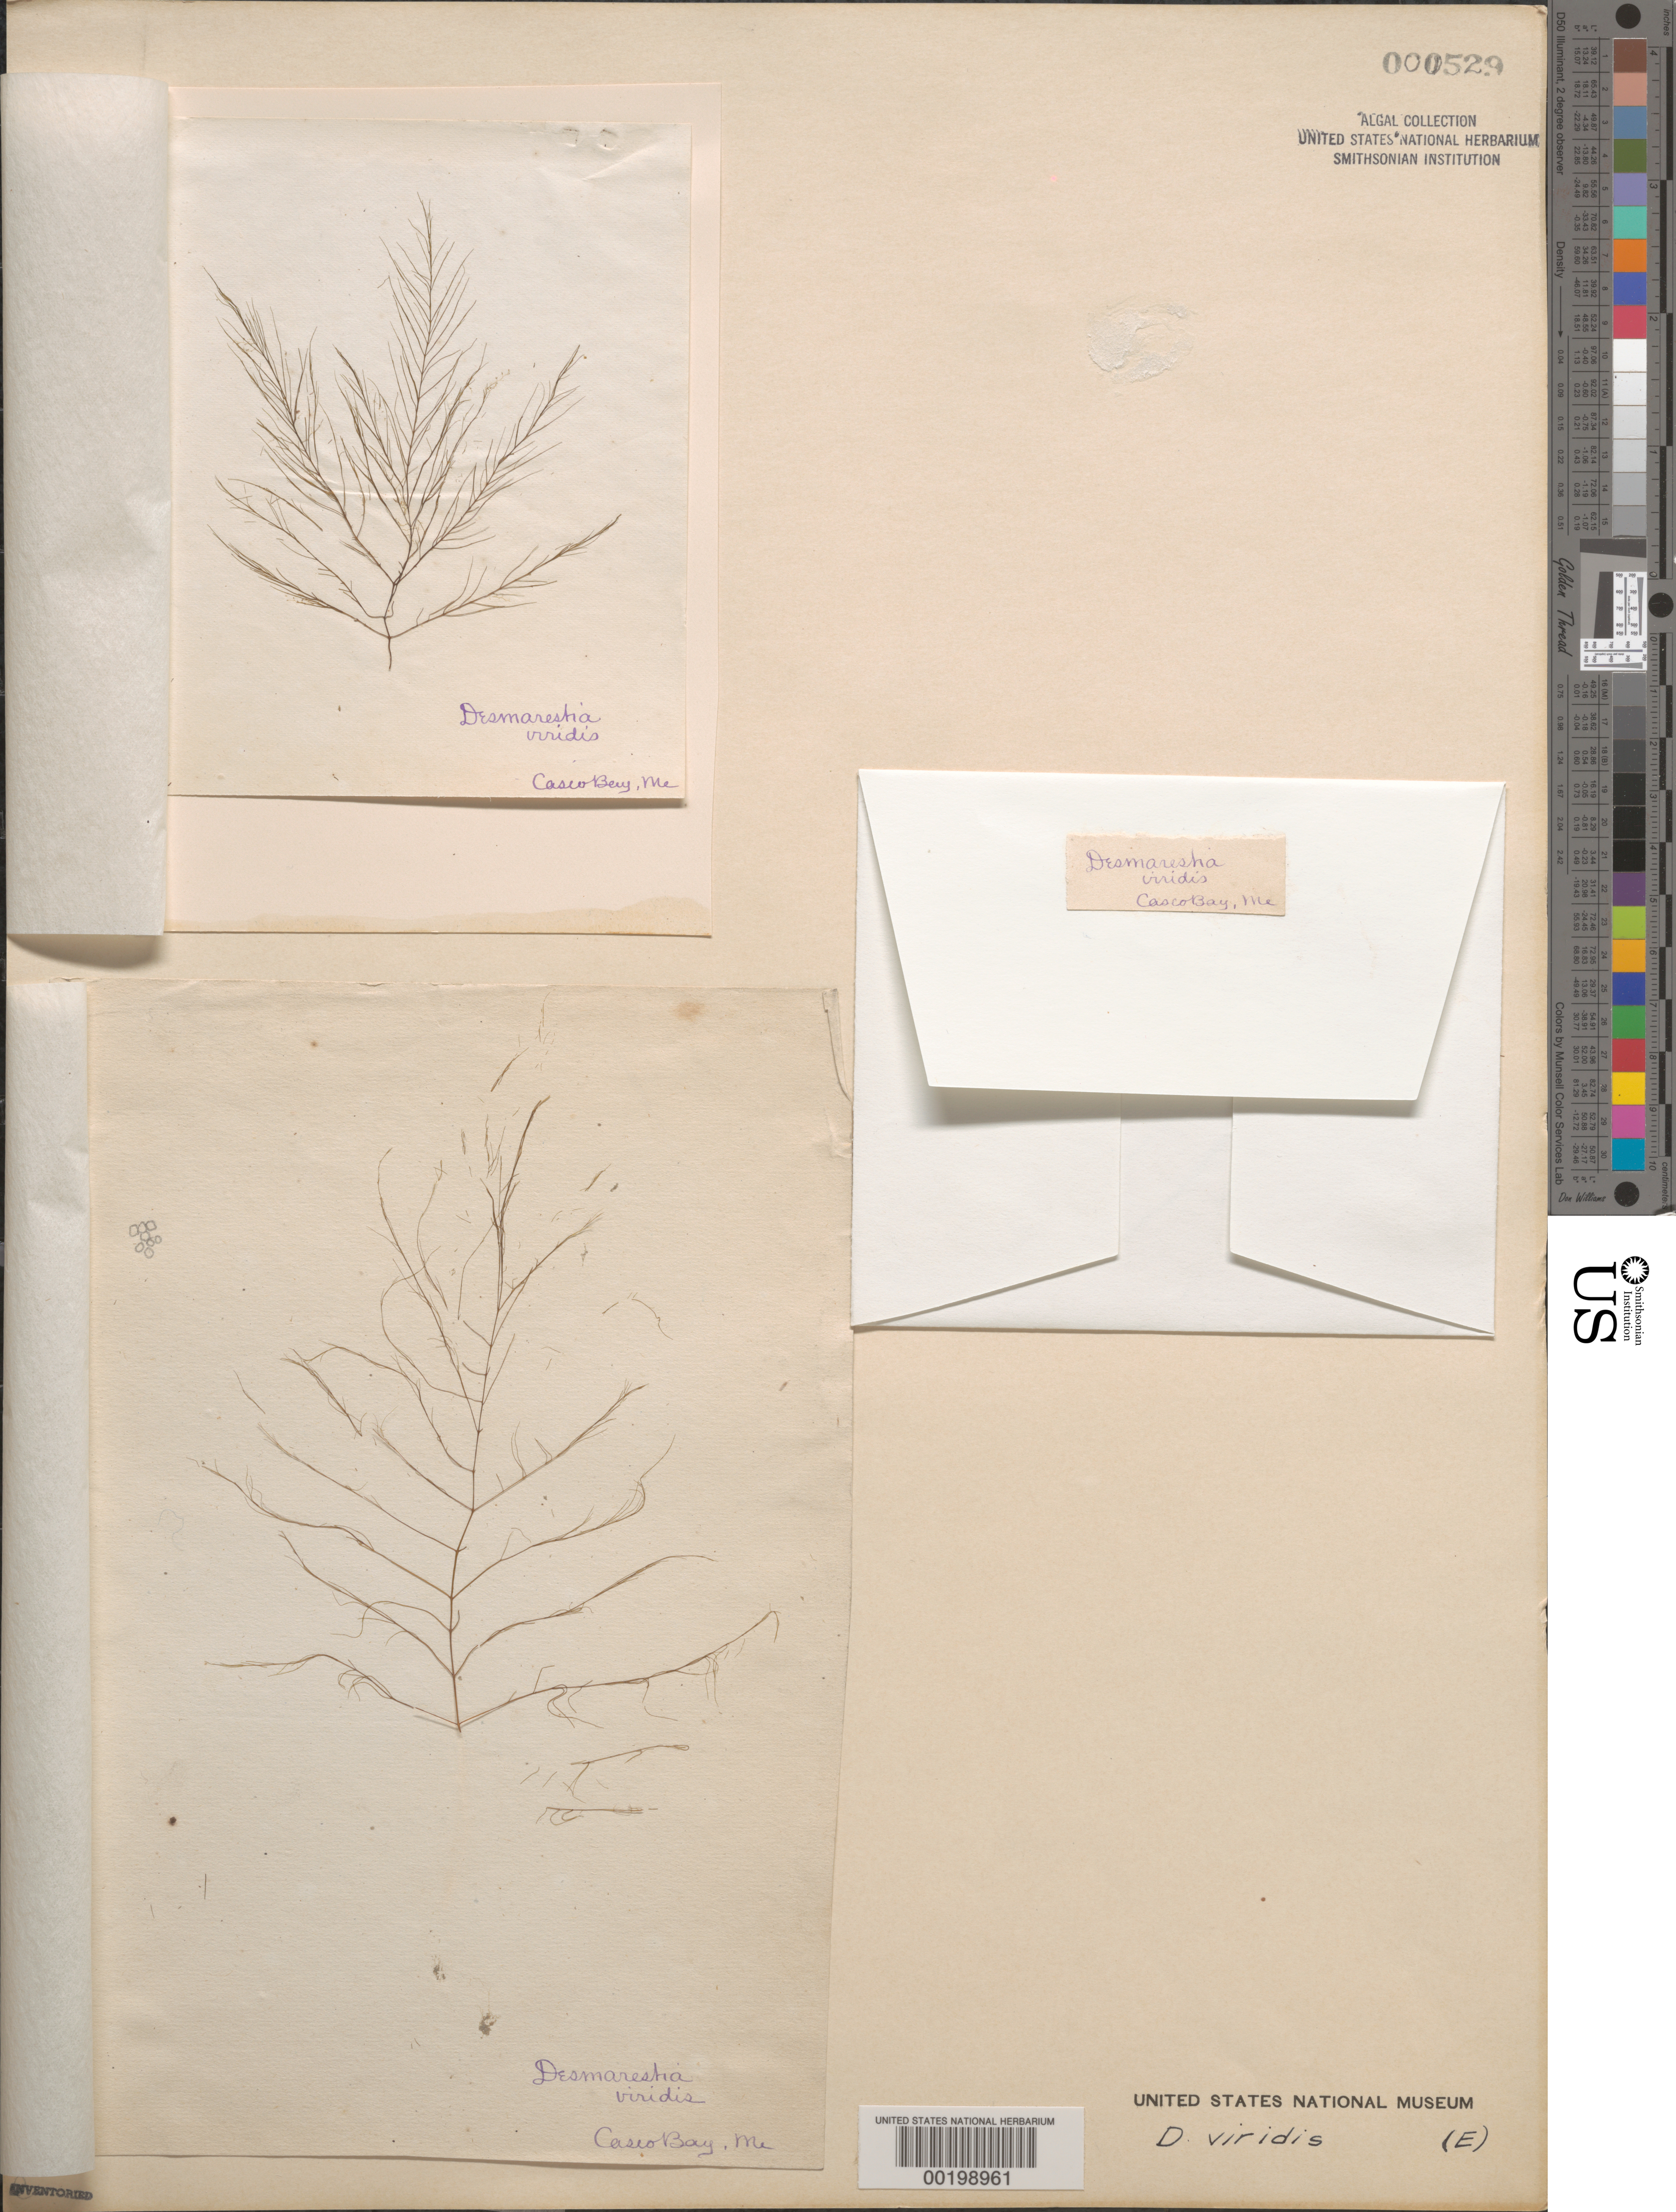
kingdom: Chromista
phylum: Ochrophyta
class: Phaeophyceae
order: Desmarestiales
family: Desmarestiaceae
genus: Desmarestia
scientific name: Desmarestia viridis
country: United States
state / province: Maine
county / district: Cumberland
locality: Casco Bay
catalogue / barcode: US 529